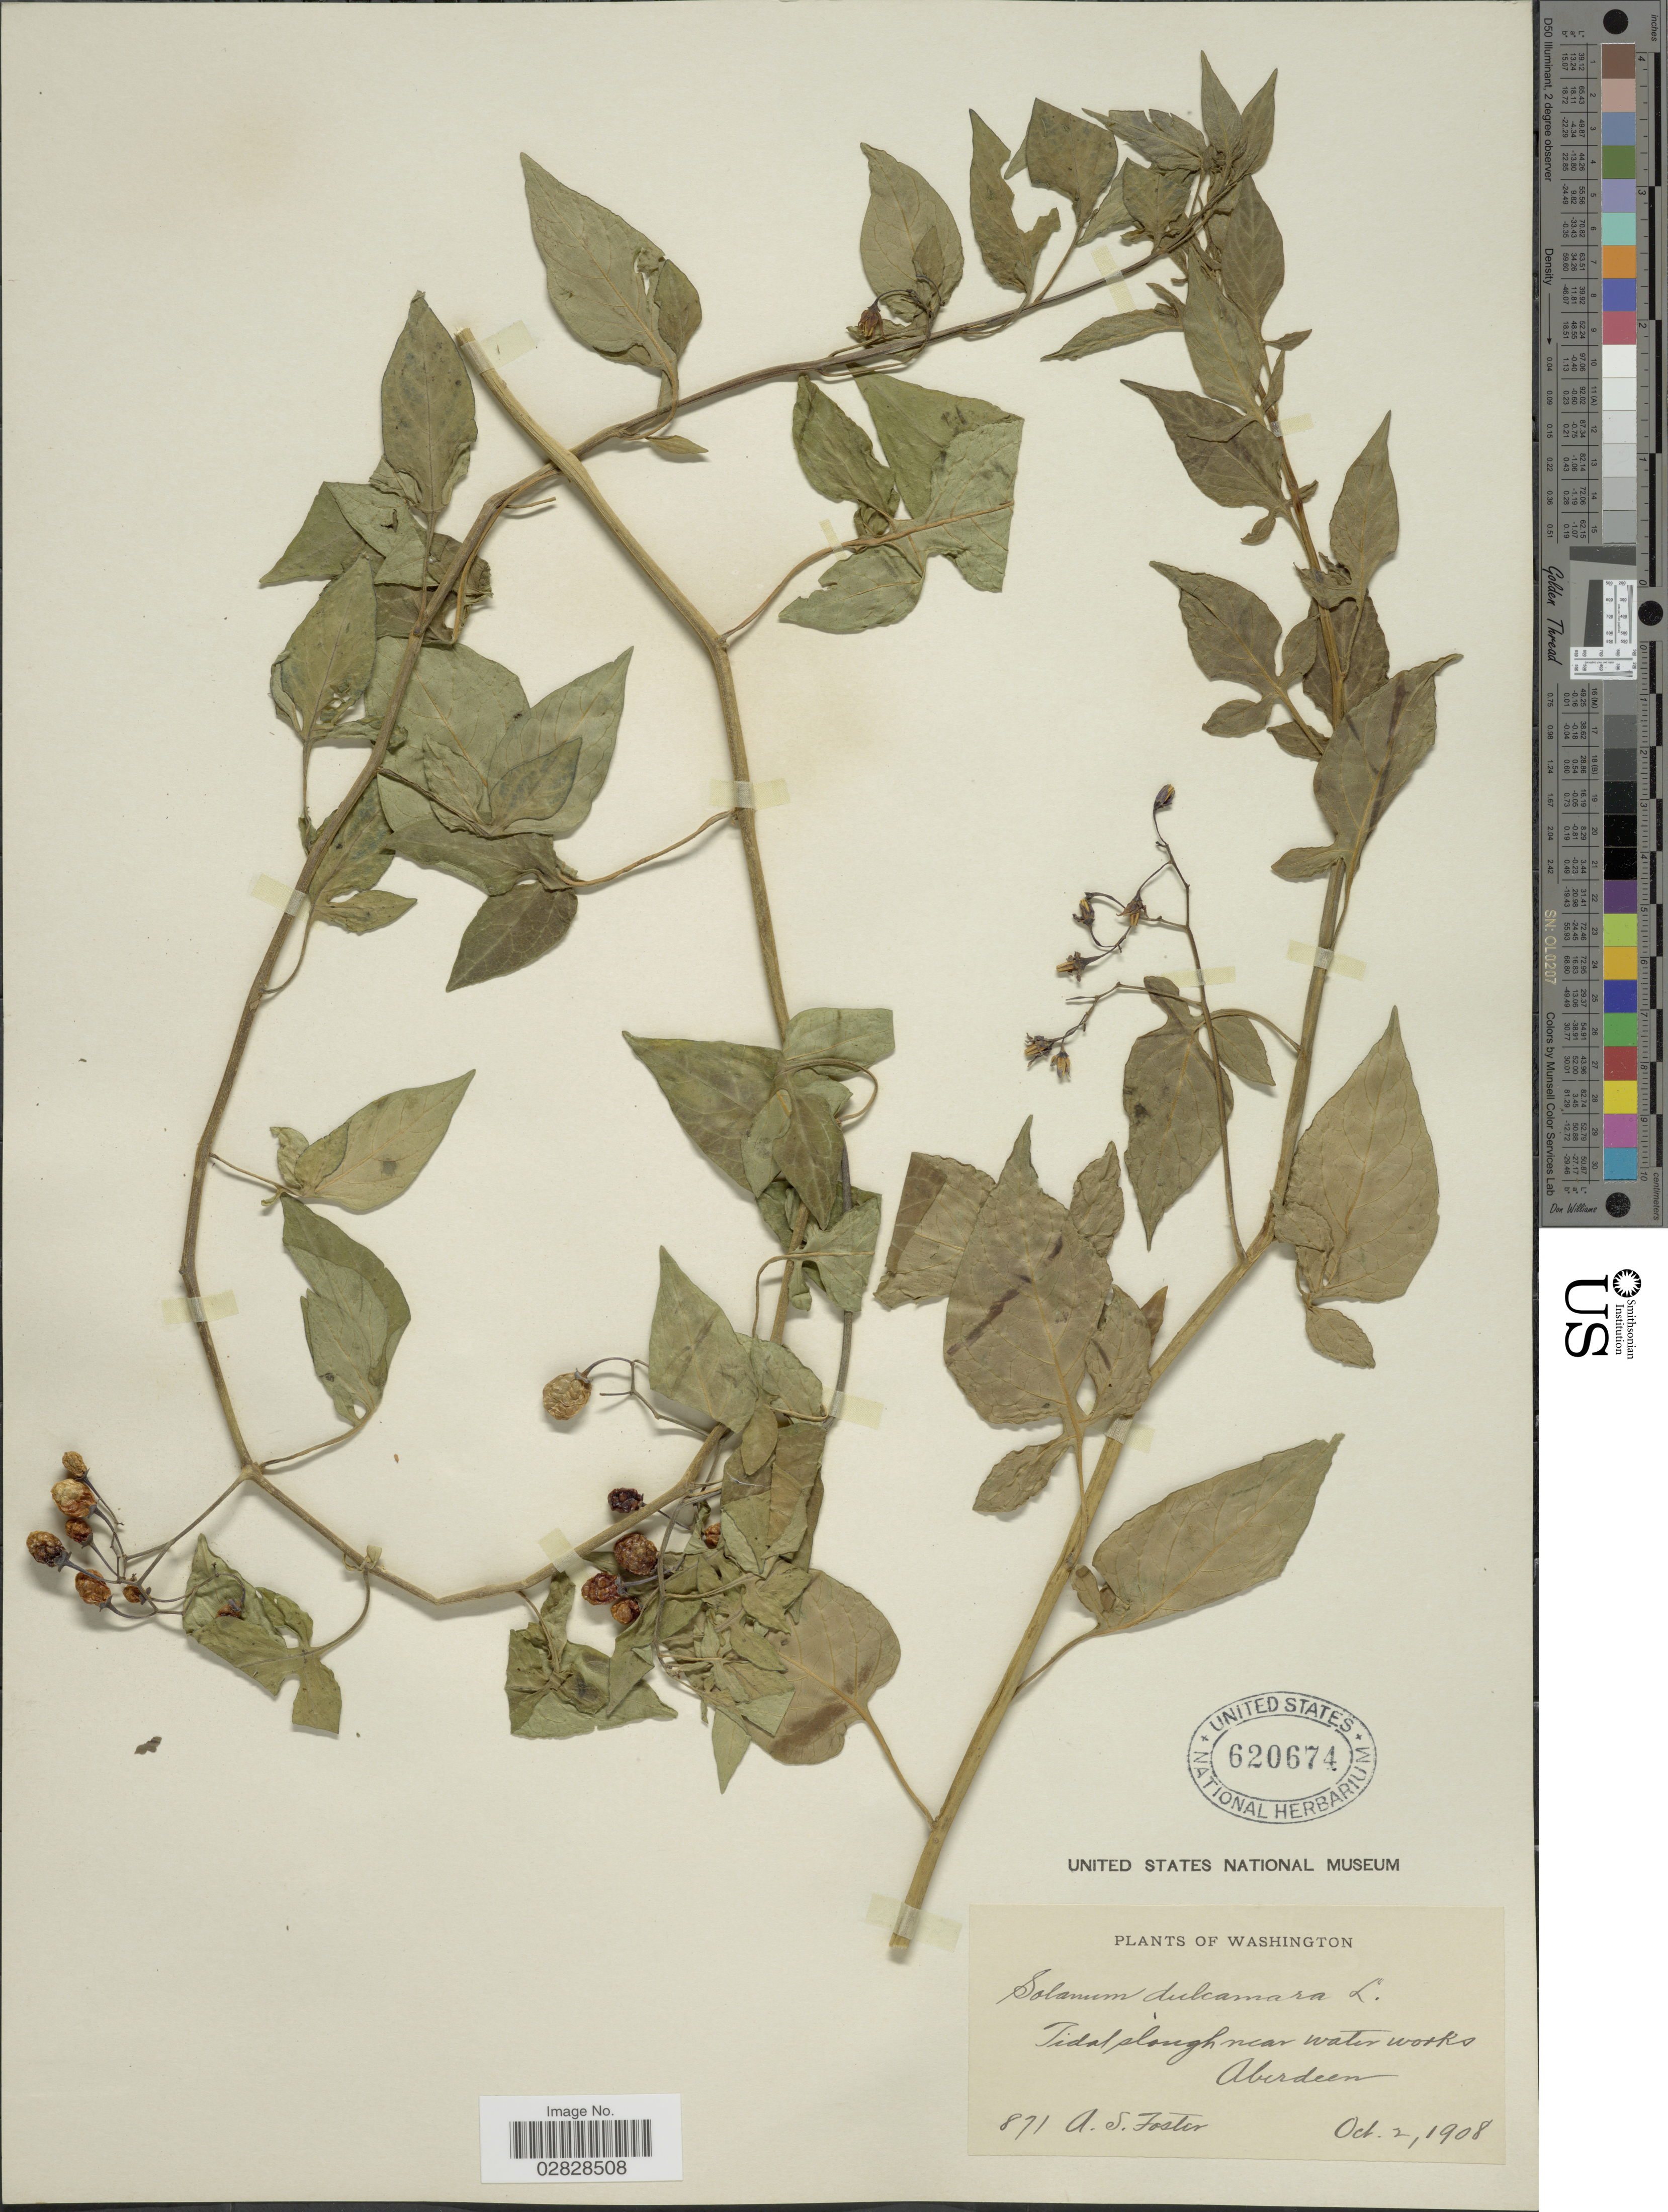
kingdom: Plantae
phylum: Tracheophyta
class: Magnoliopsida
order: Solanales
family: Solanaceae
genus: Solanum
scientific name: Solanum dulcamara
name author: L.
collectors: A. S. Foster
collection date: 1908-10-02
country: United States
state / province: Washington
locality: Tidal slough near water works, Aberdeen.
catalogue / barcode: US 620674